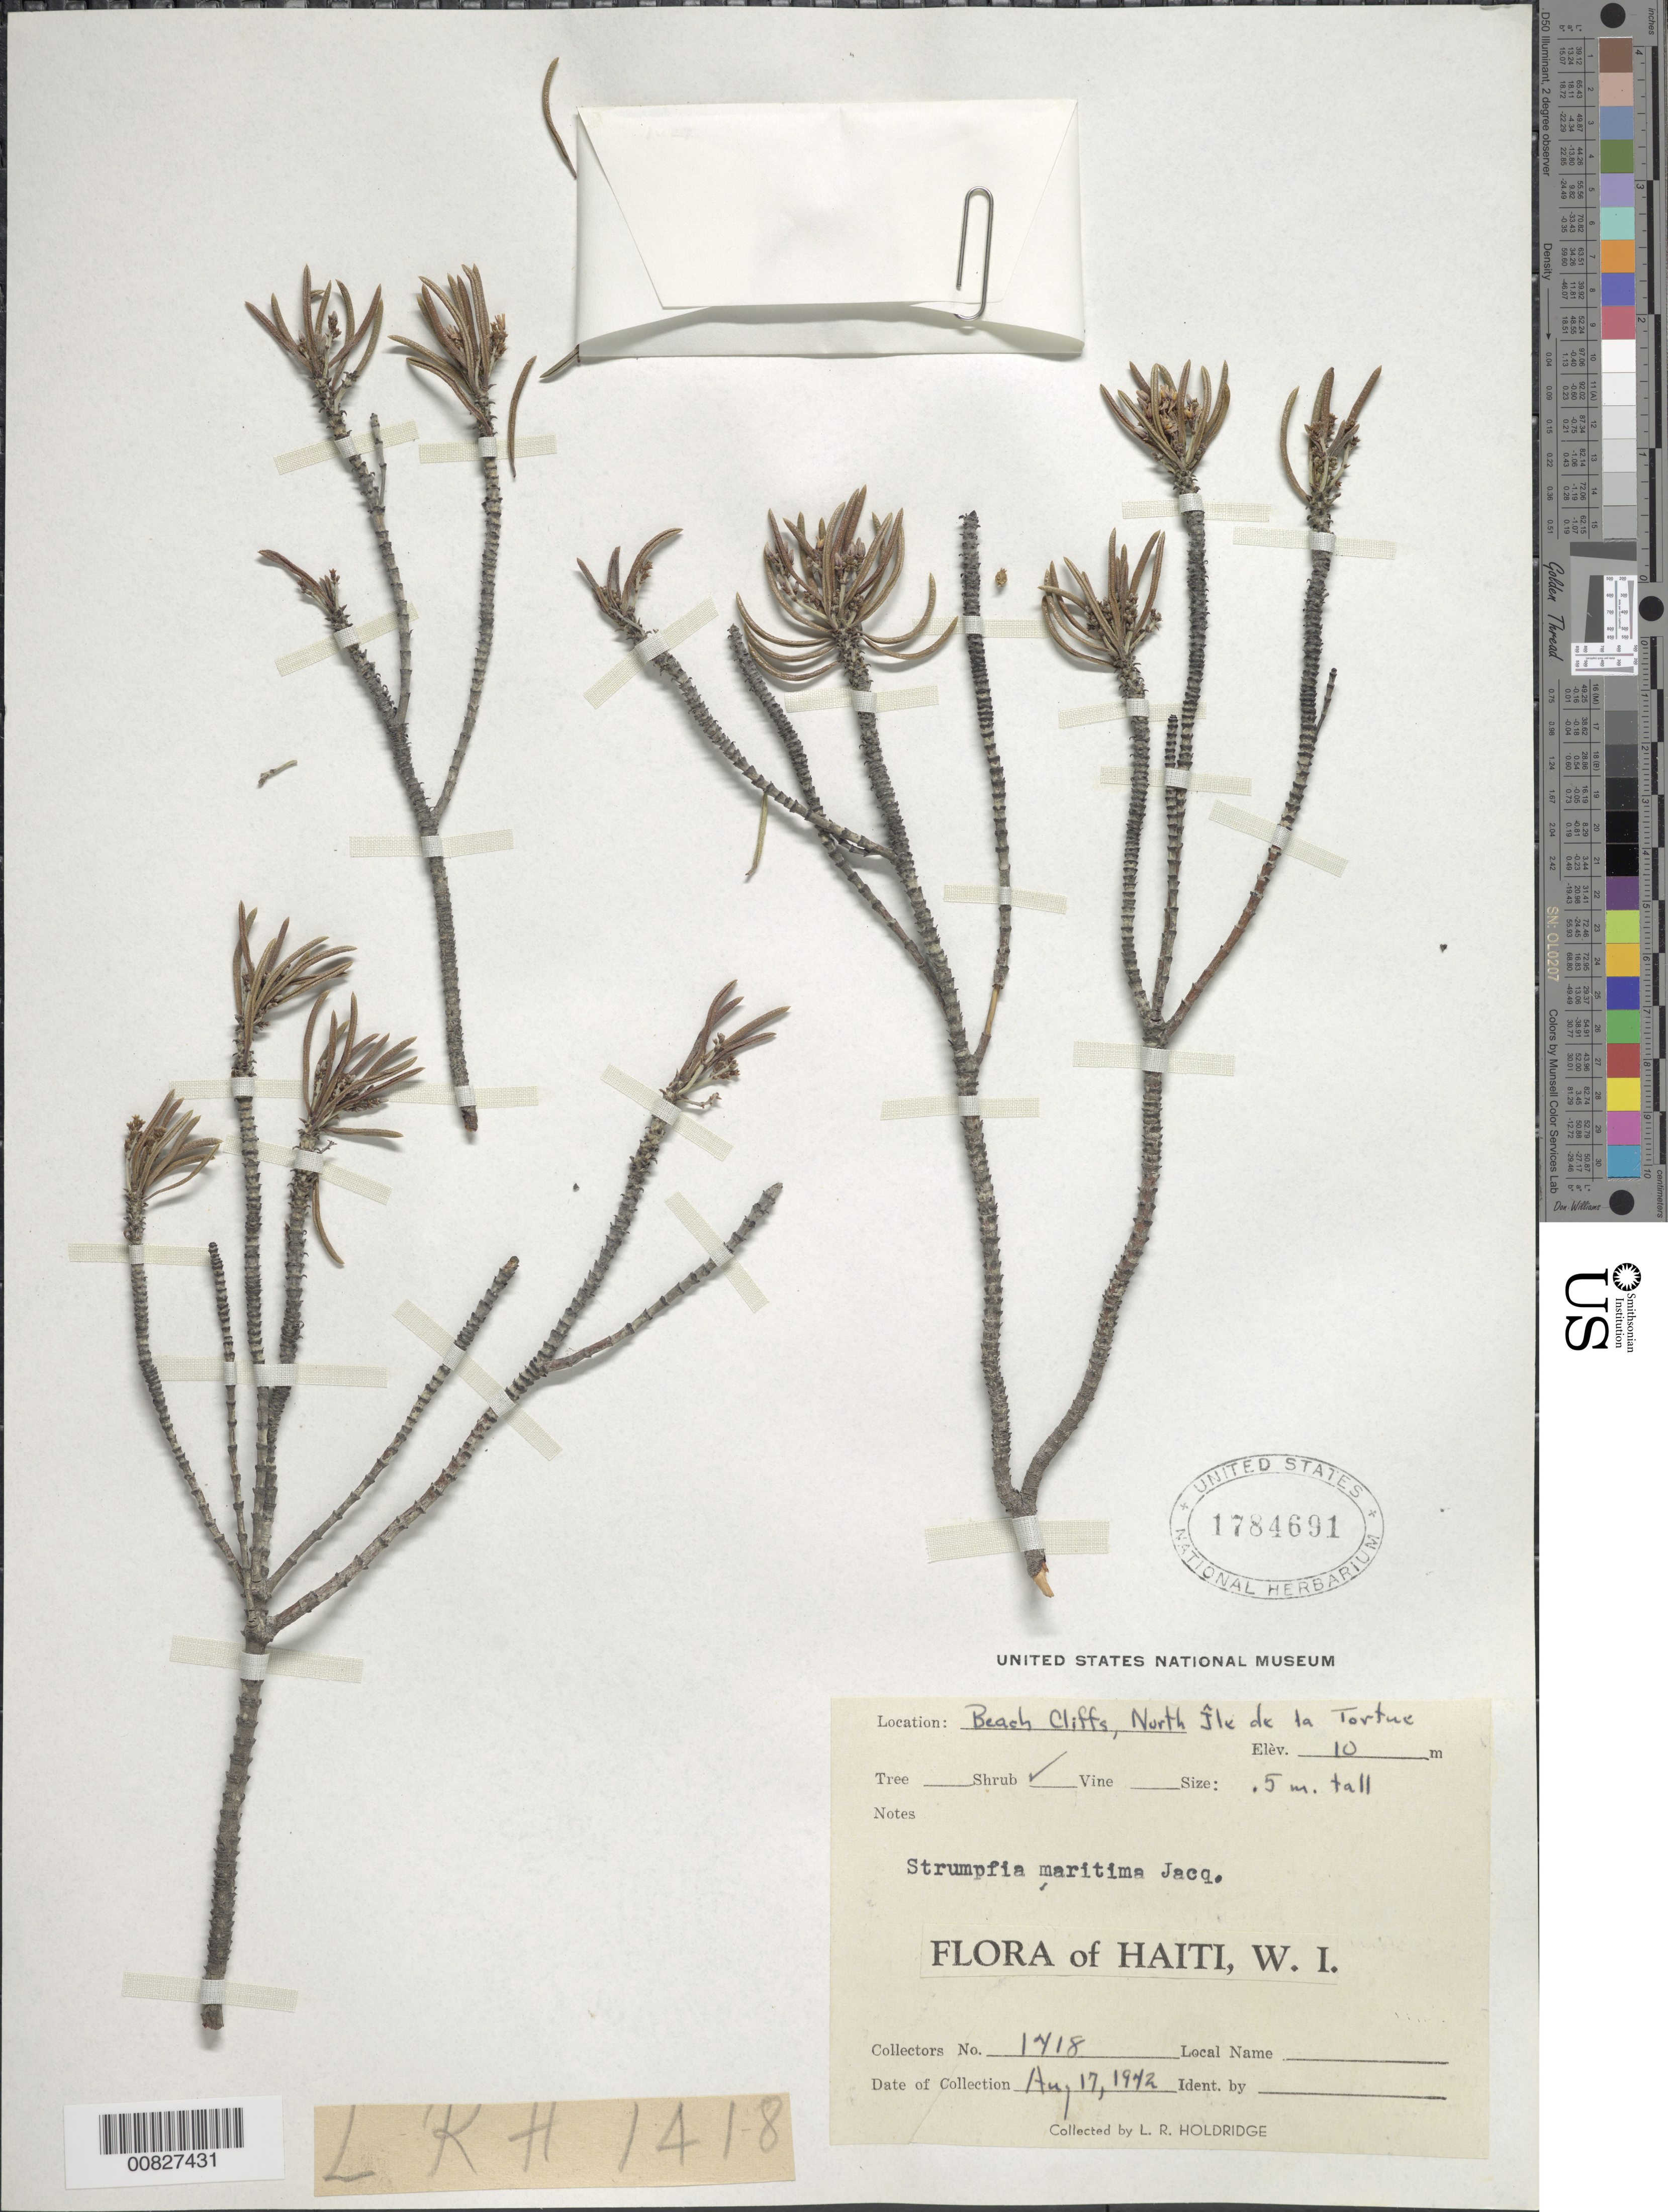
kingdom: Plantae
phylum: Tracheophyta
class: Magnoliopsida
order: Gentianales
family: Rubiaceae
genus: Strumpfia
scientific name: Strumpfia maritima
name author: Jacq.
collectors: L. Holdridge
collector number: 1418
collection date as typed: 17 Aug 1942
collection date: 1942-08-17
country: Haiti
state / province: Nord-Ouest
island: Île de la Tortue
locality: North of island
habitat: Beach cliffs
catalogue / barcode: US 1784691